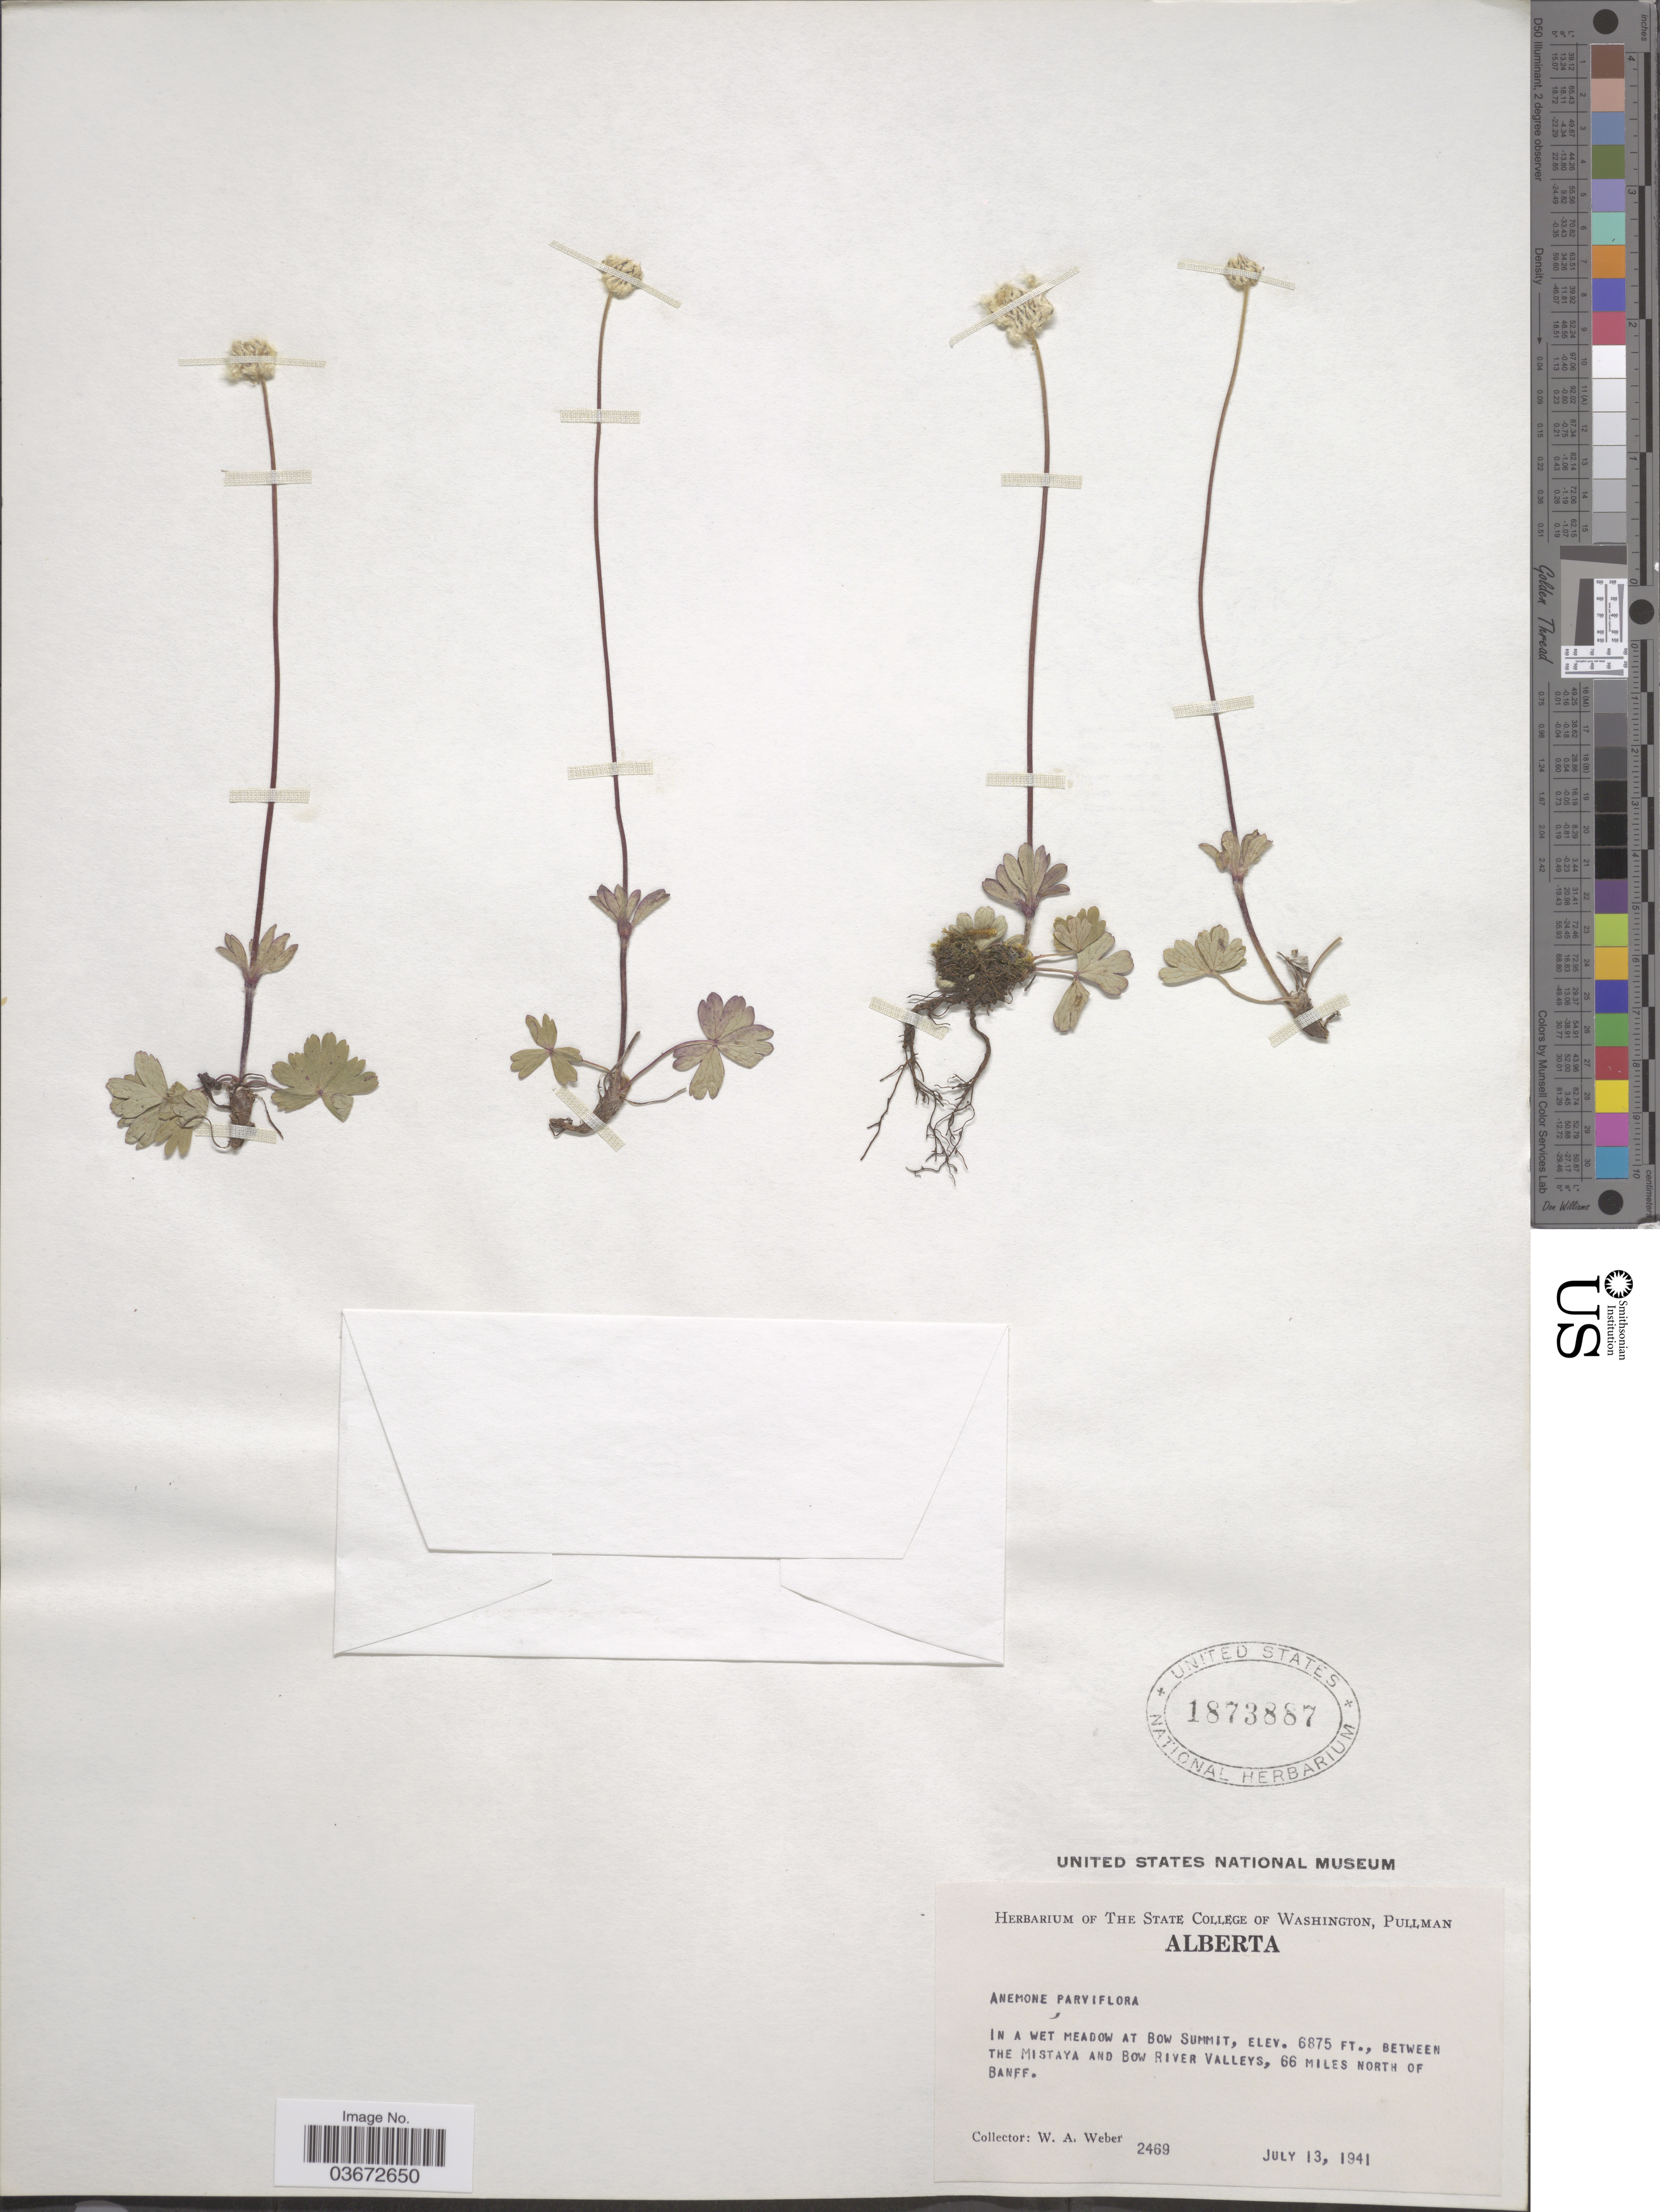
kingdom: Plantae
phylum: Tracheophyta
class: Magnoliopsida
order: Ranunculales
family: Ranunculaceae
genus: Anemone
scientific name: Anemone parviflora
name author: Michx.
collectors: W. A. Weber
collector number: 2469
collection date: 1941-07-13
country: Canada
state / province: Alberta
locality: In a wet meadow at Bow Summit, between the Mistaya and Bow River Valleys, 66 miles north of Banff.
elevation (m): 2096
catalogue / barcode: US 1873887